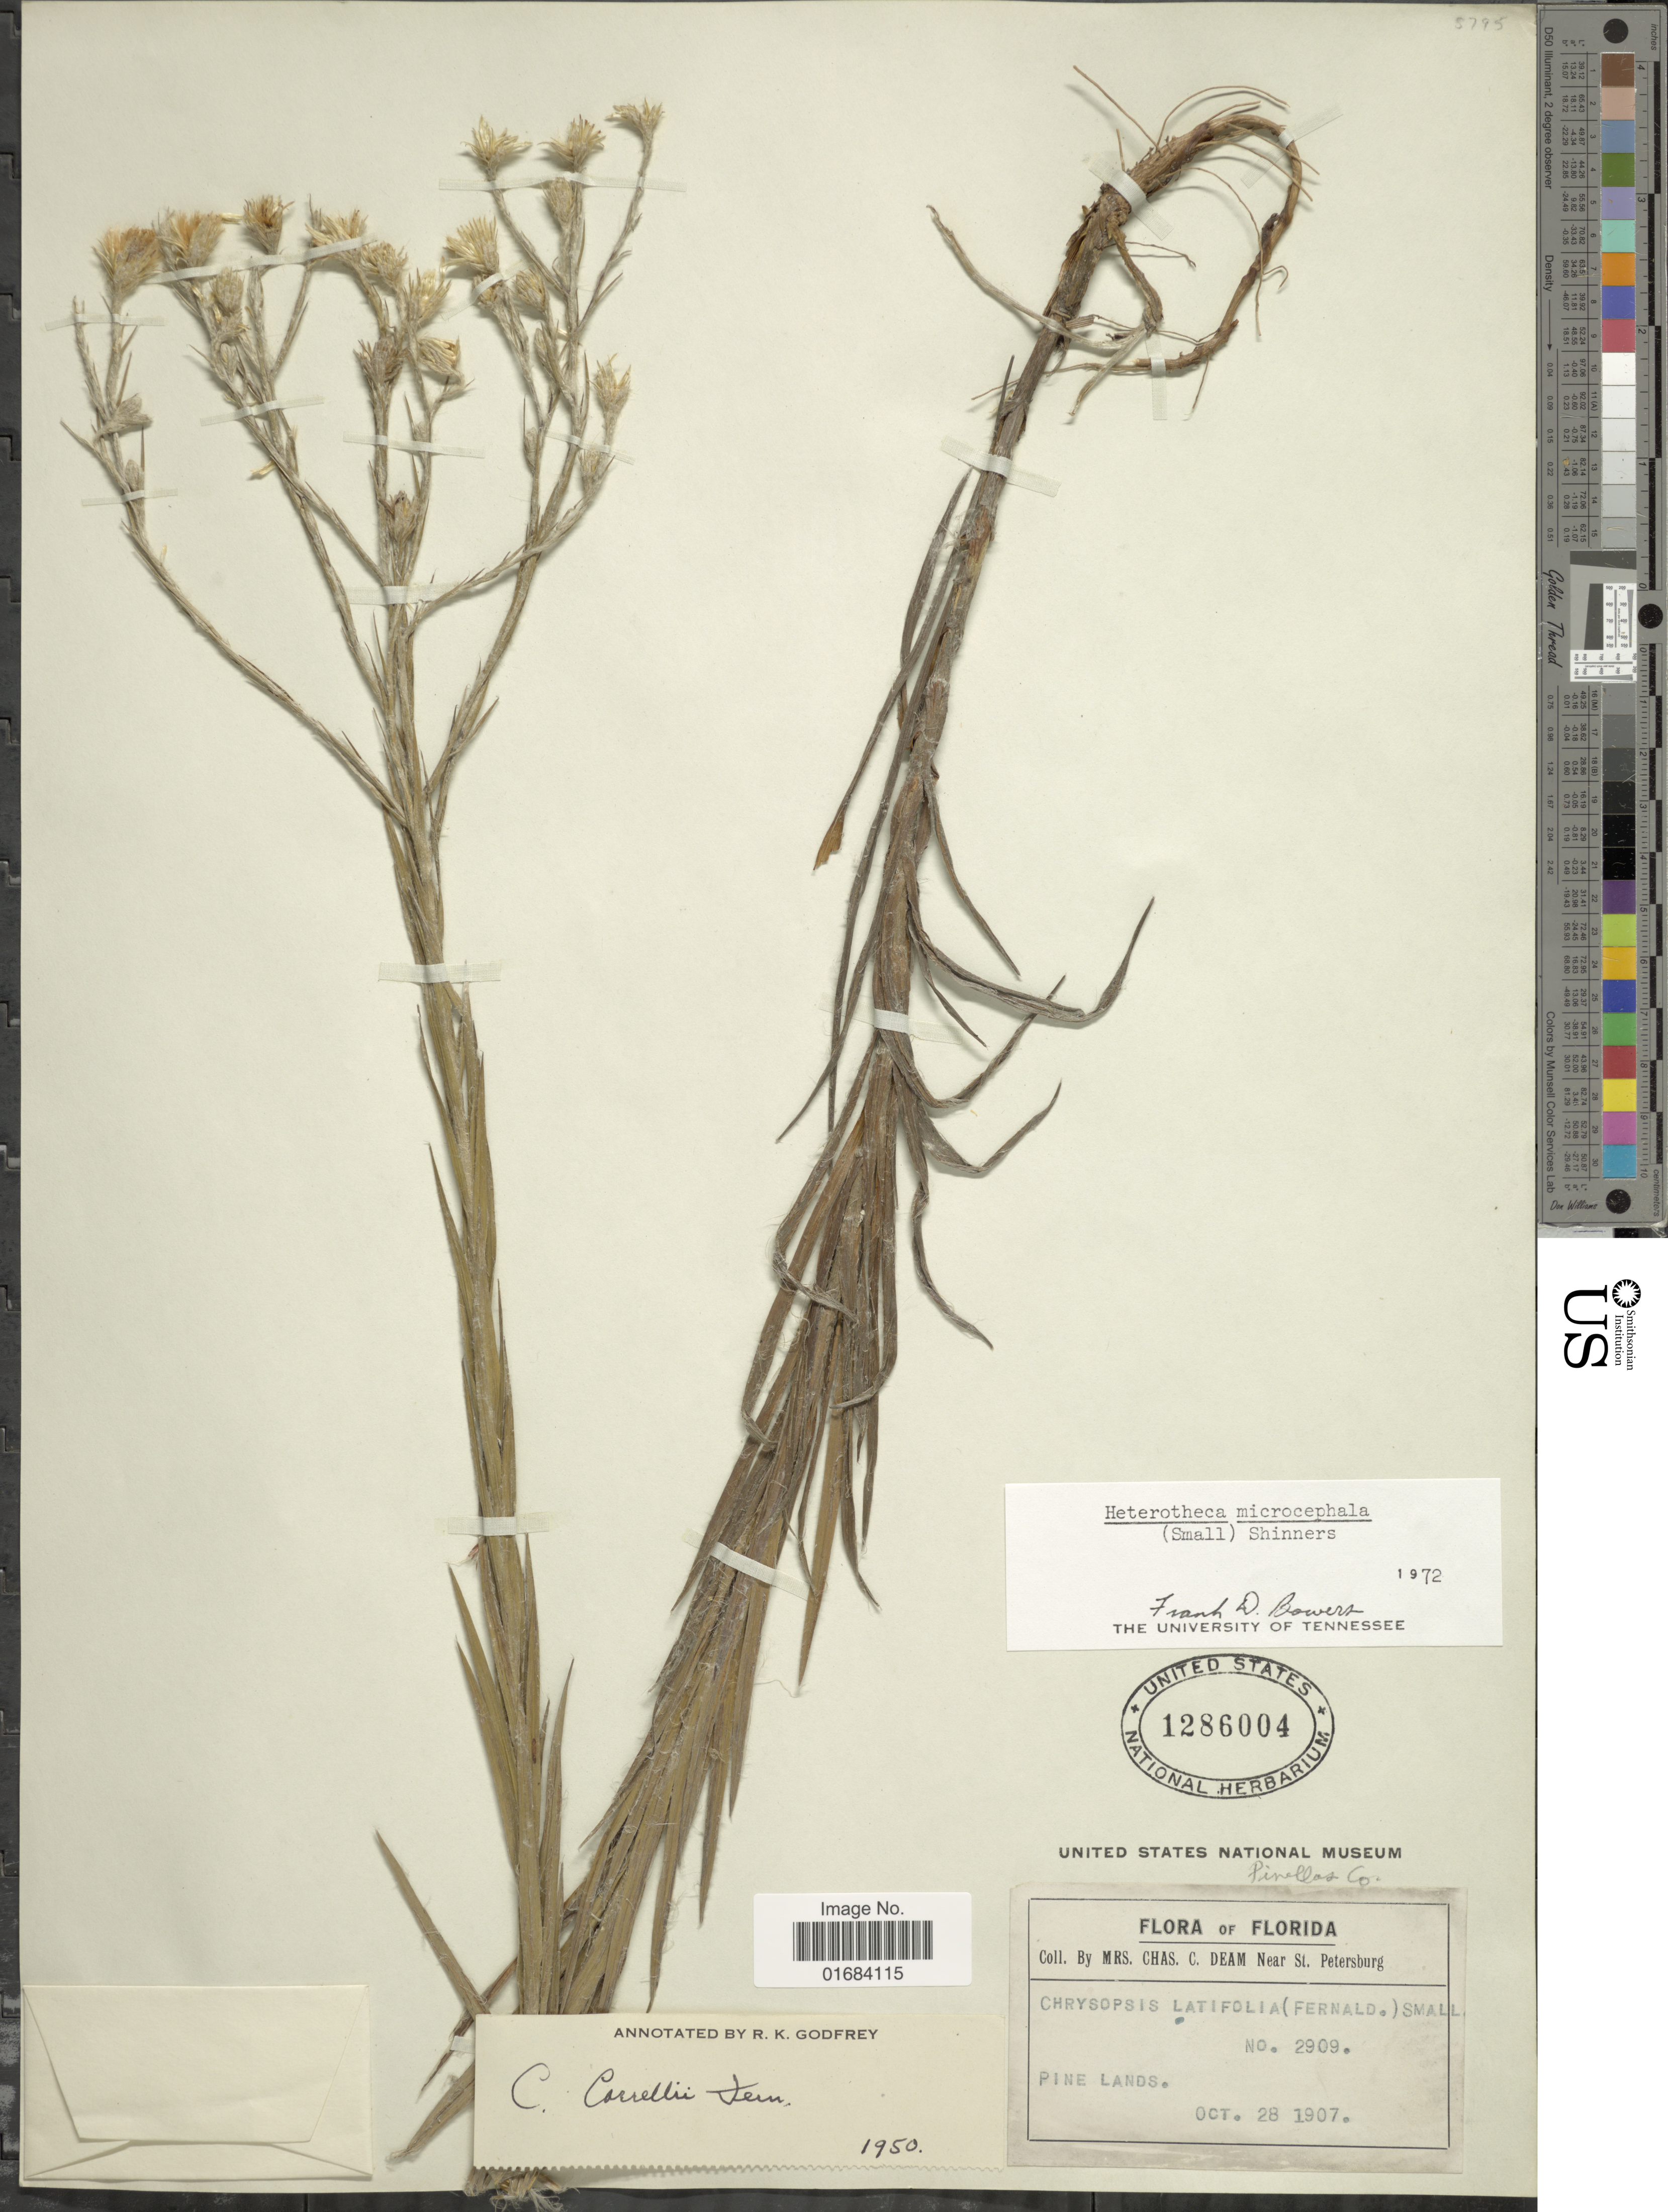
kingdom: Plantae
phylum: Tracheophyta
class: Magnoliopsida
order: Asterales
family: Asteraceae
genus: Pityopsis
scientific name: Pityopsis microcephala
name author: Small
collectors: C. C. Deam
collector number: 2909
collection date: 1907-10-28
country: United States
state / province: Florida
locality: Pine lands, Near St. Petersburg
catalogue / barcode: US 1286004